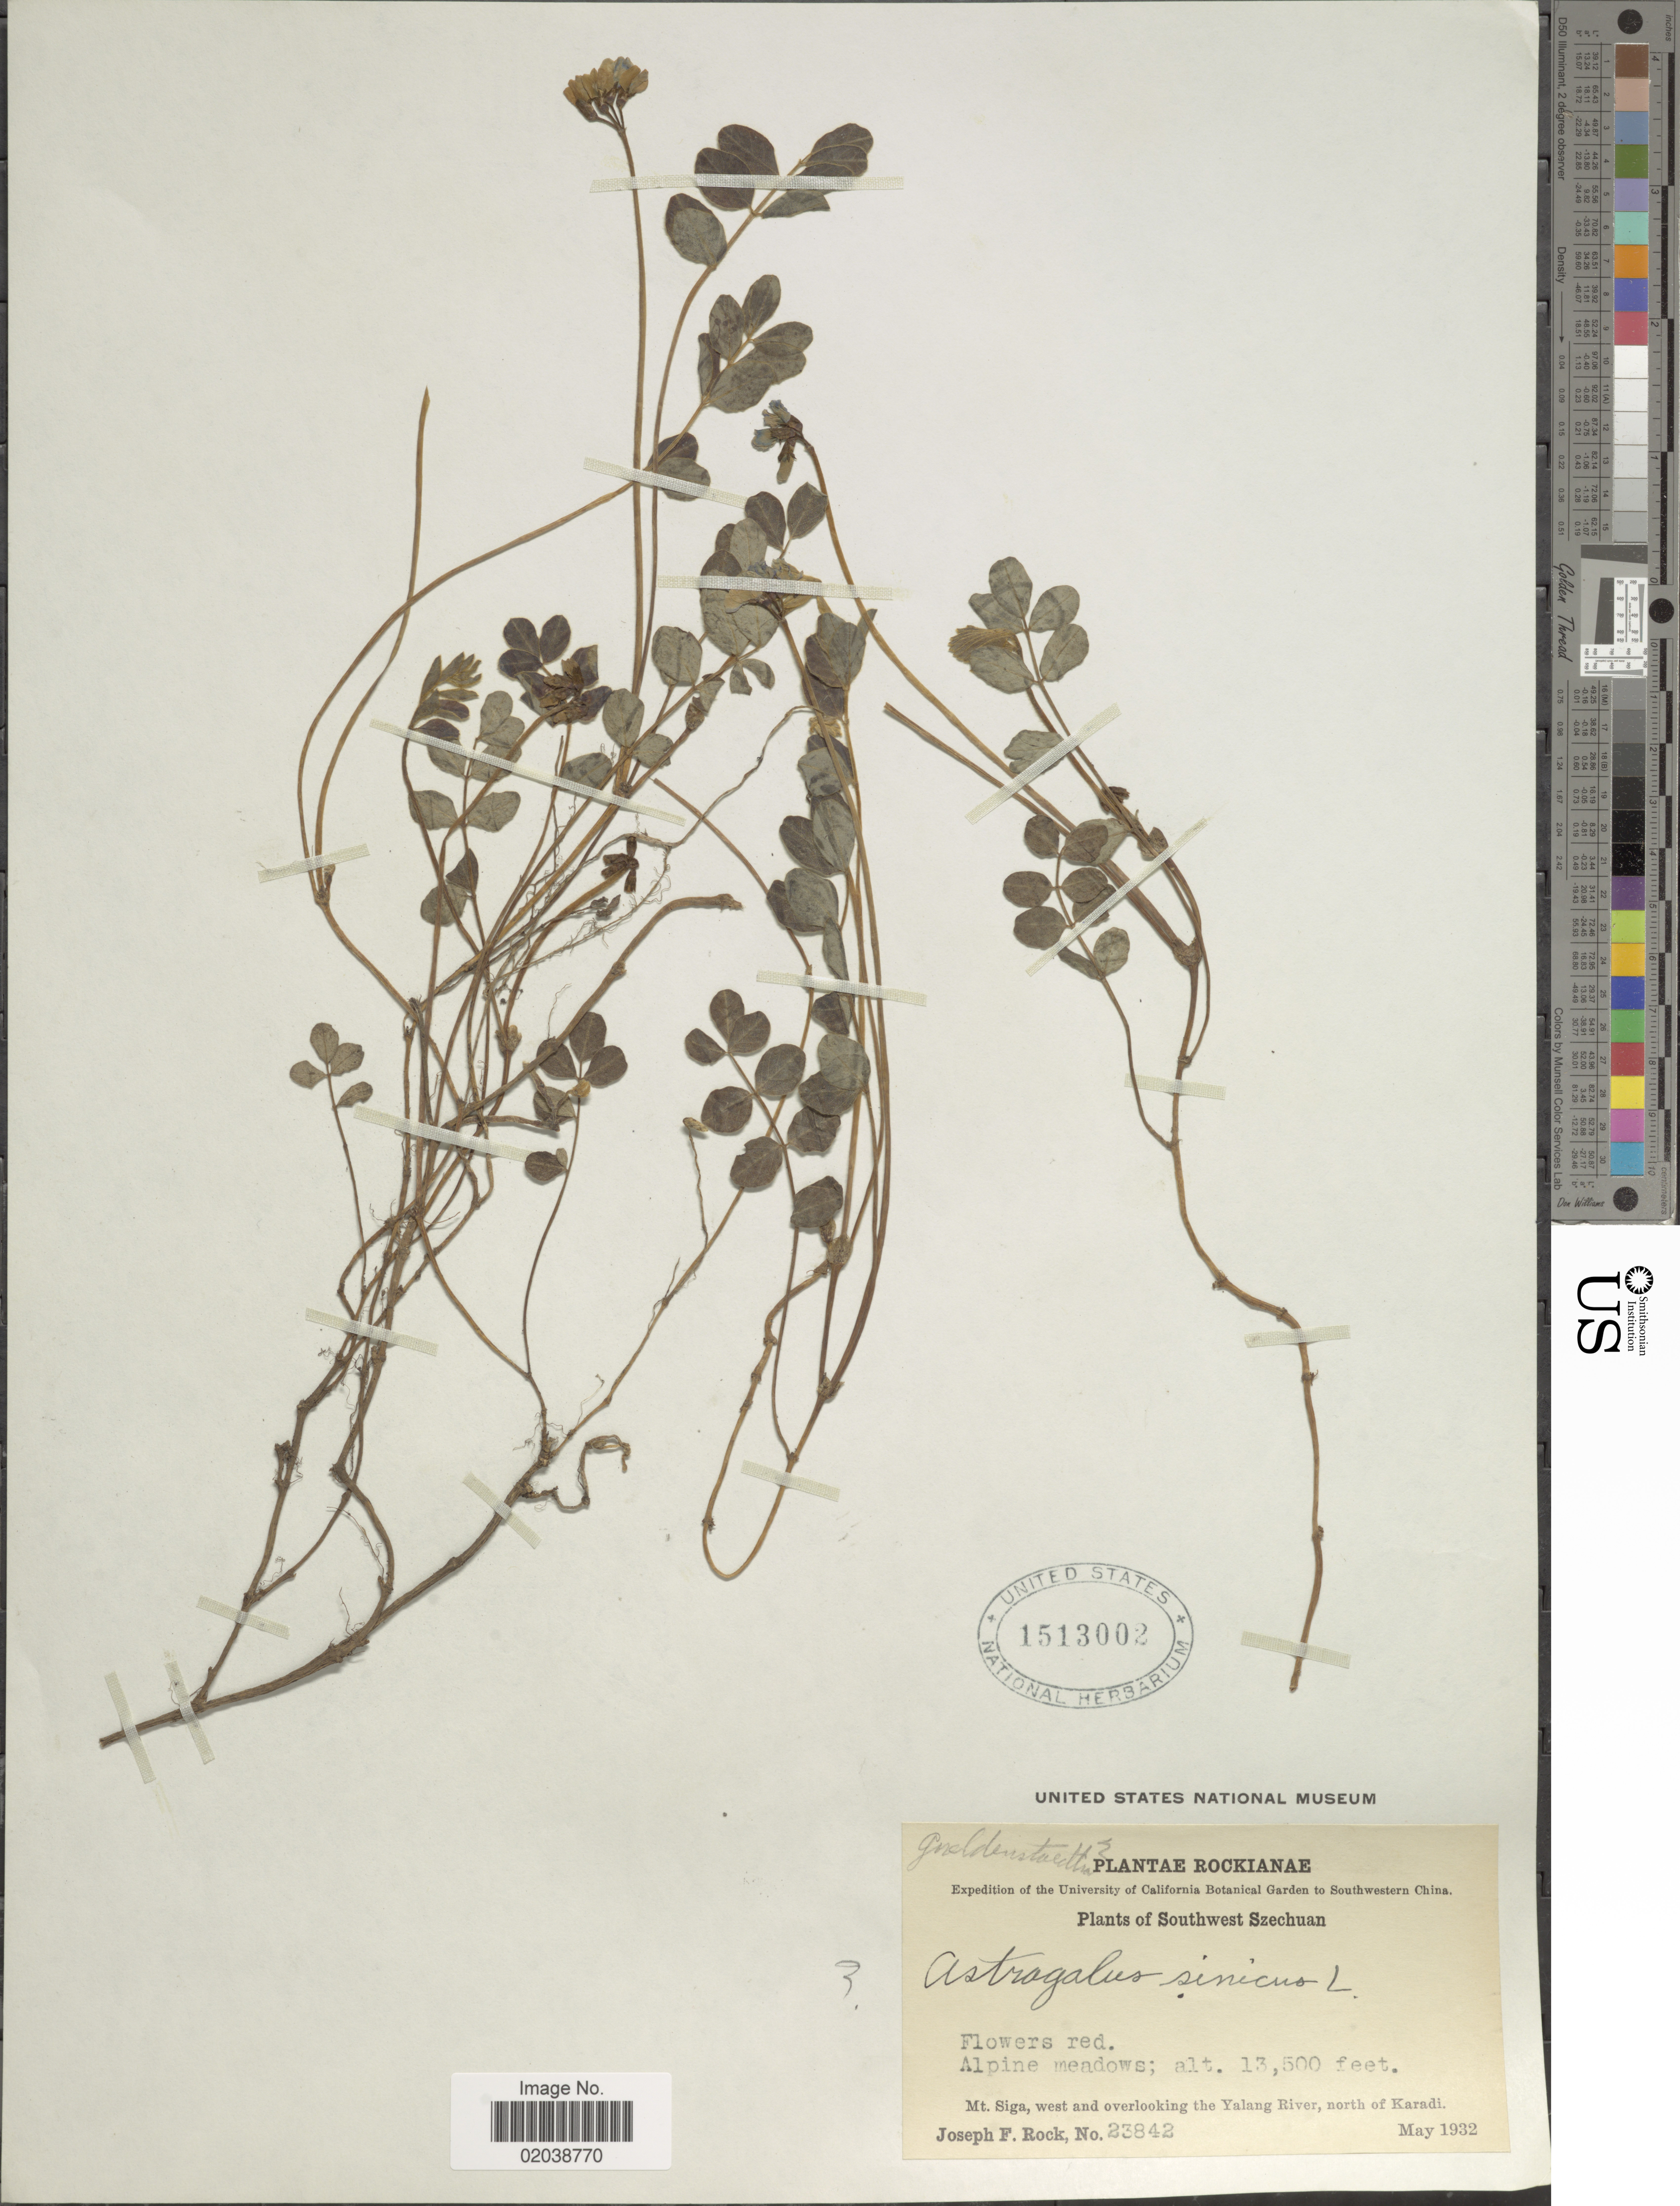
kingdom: Plantae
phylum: Tracheophyta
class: Magnoliopsida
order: Fabales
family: Fabaceae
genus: Astragalus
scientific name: Astragalus sinicus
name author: L.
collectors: J. F. Rock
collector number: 23842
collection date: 1932-05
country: China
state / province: Sichuan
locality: Rockianae, Southwest Szechuan, Alpine meadows, Mt Siga, west and overlooking the Yalang River, north of Karadi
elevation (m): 4115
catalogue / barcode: US 1513002